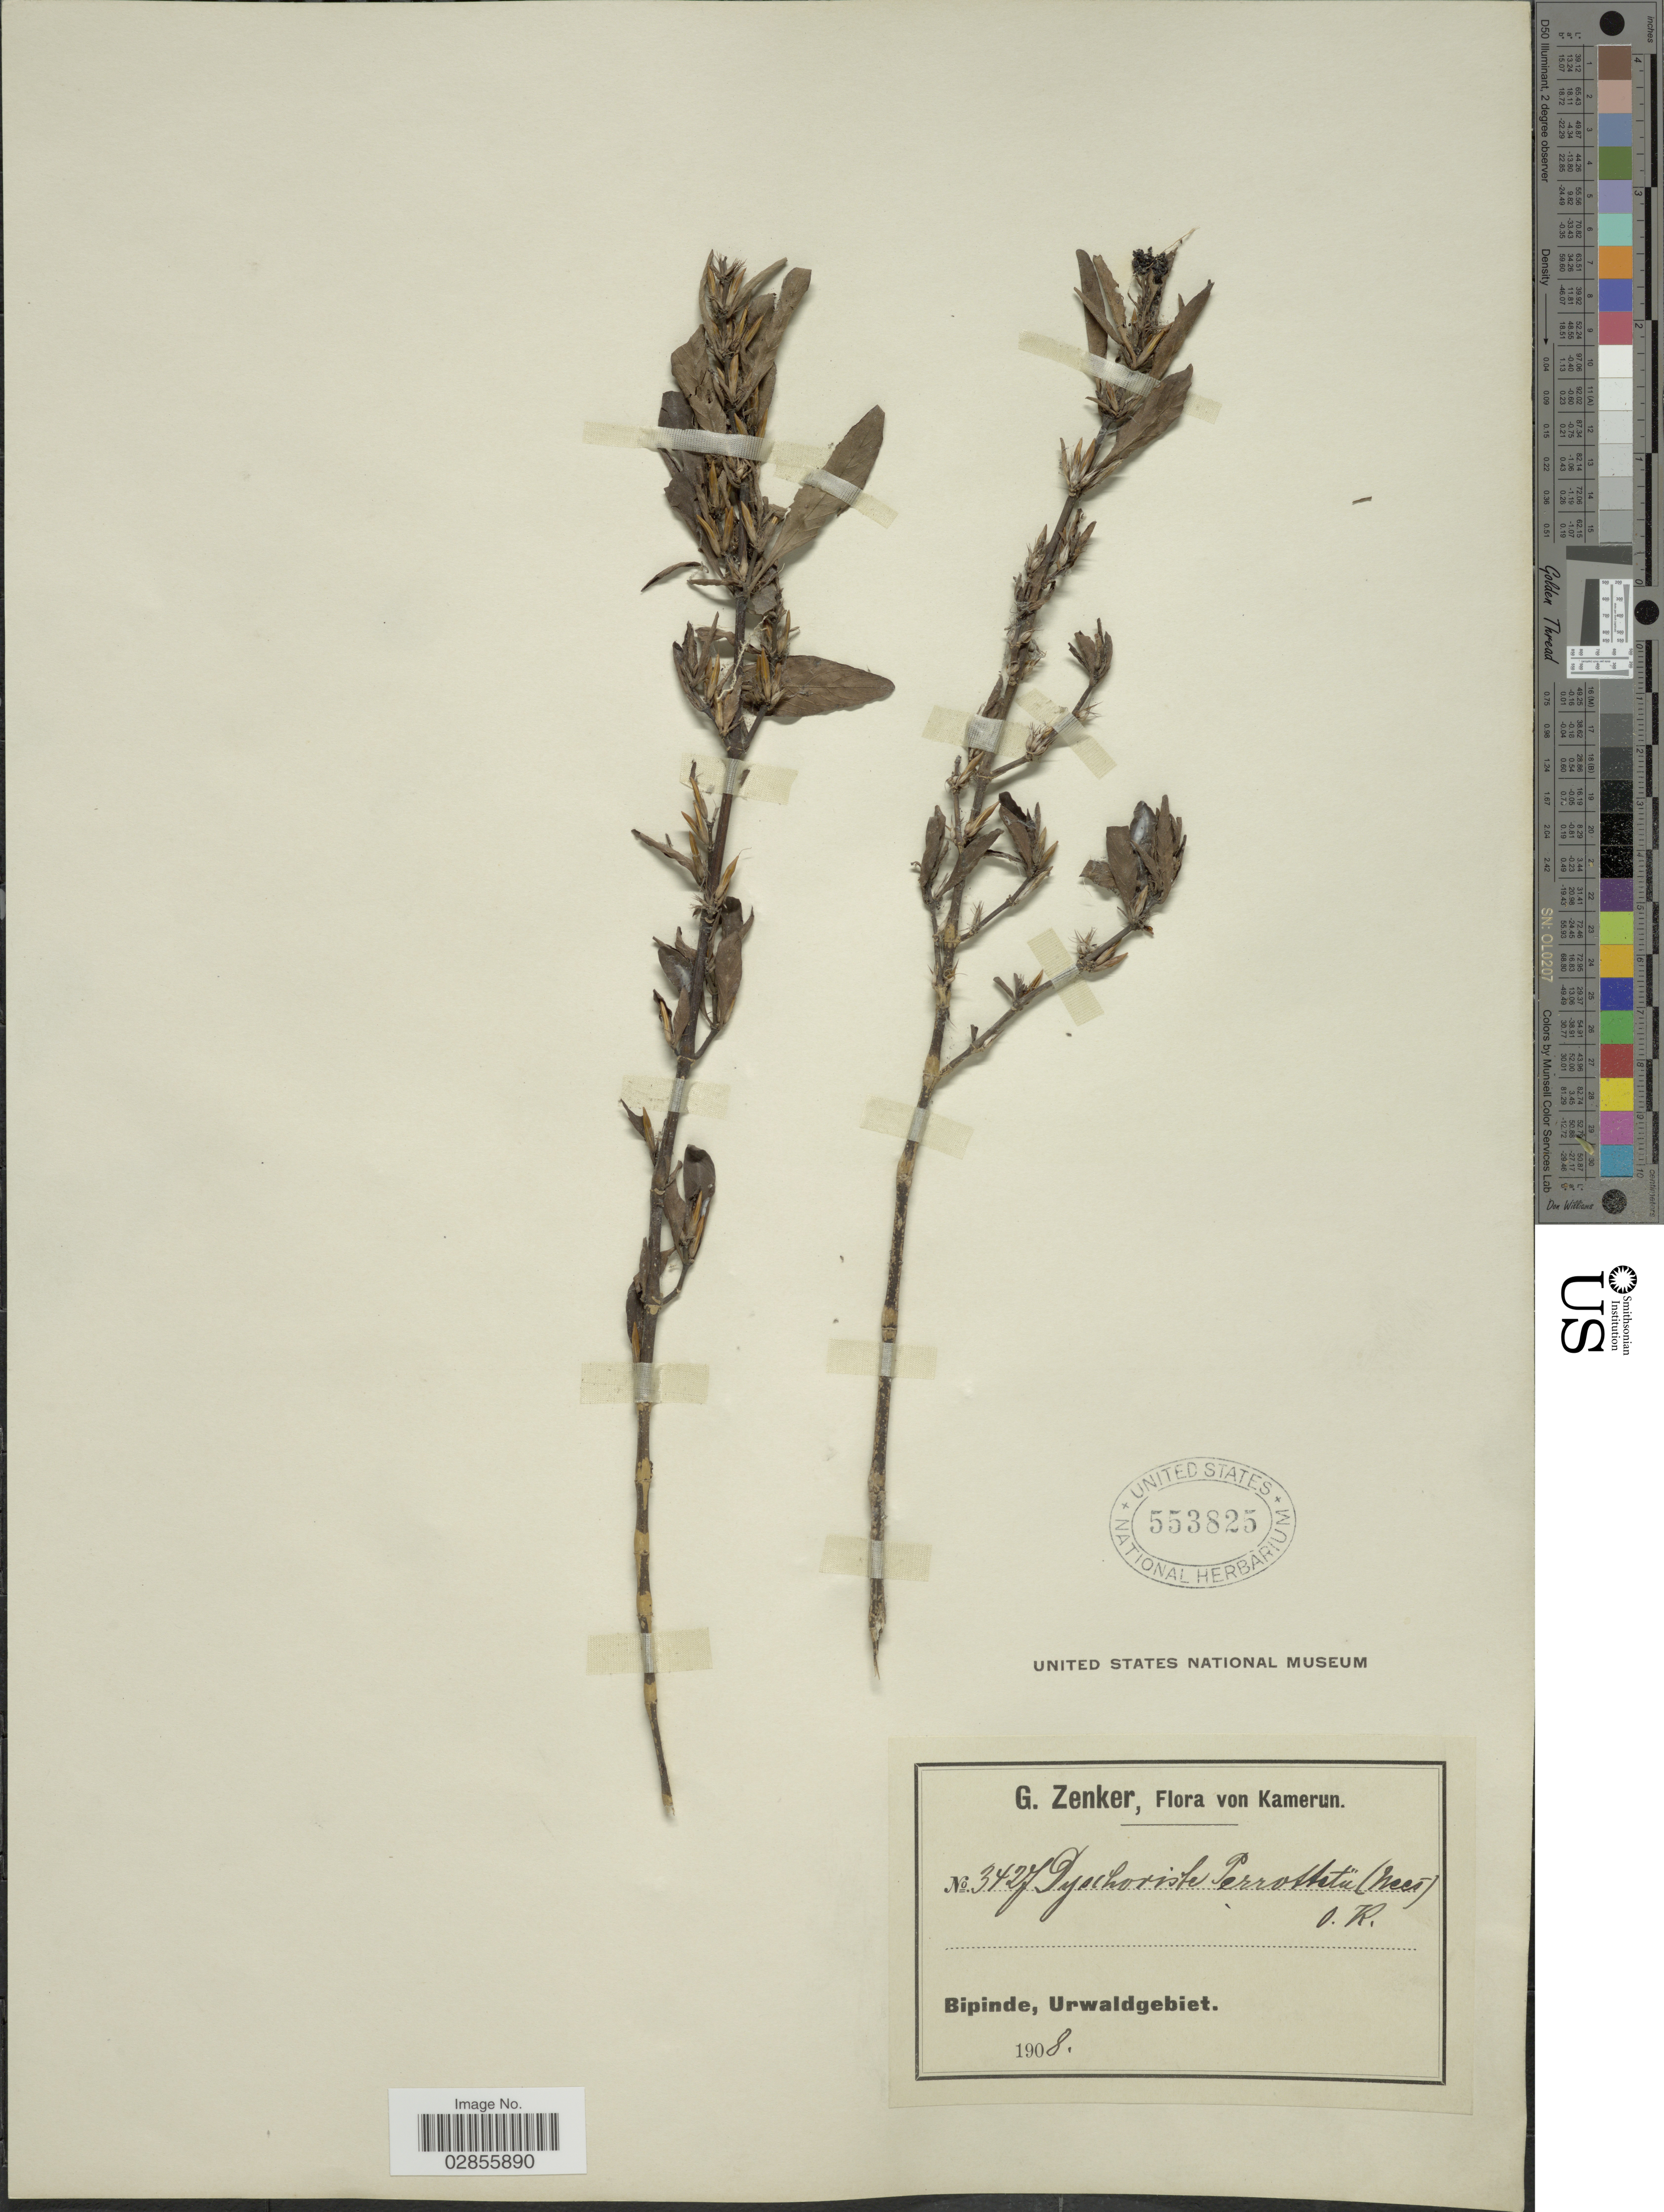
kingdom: Plantae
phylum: Tracheophyta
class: Magnoliopsida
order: Lamiales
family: Acanthaceae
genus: Dyschoriste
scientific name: Dyschoriste nagchana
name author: (Nees) Bennet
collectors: G. A. Zenker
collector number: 3427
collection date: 1908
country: Cameroon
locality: Bipinde, Urwaldgebiet.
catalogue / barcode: US 553825